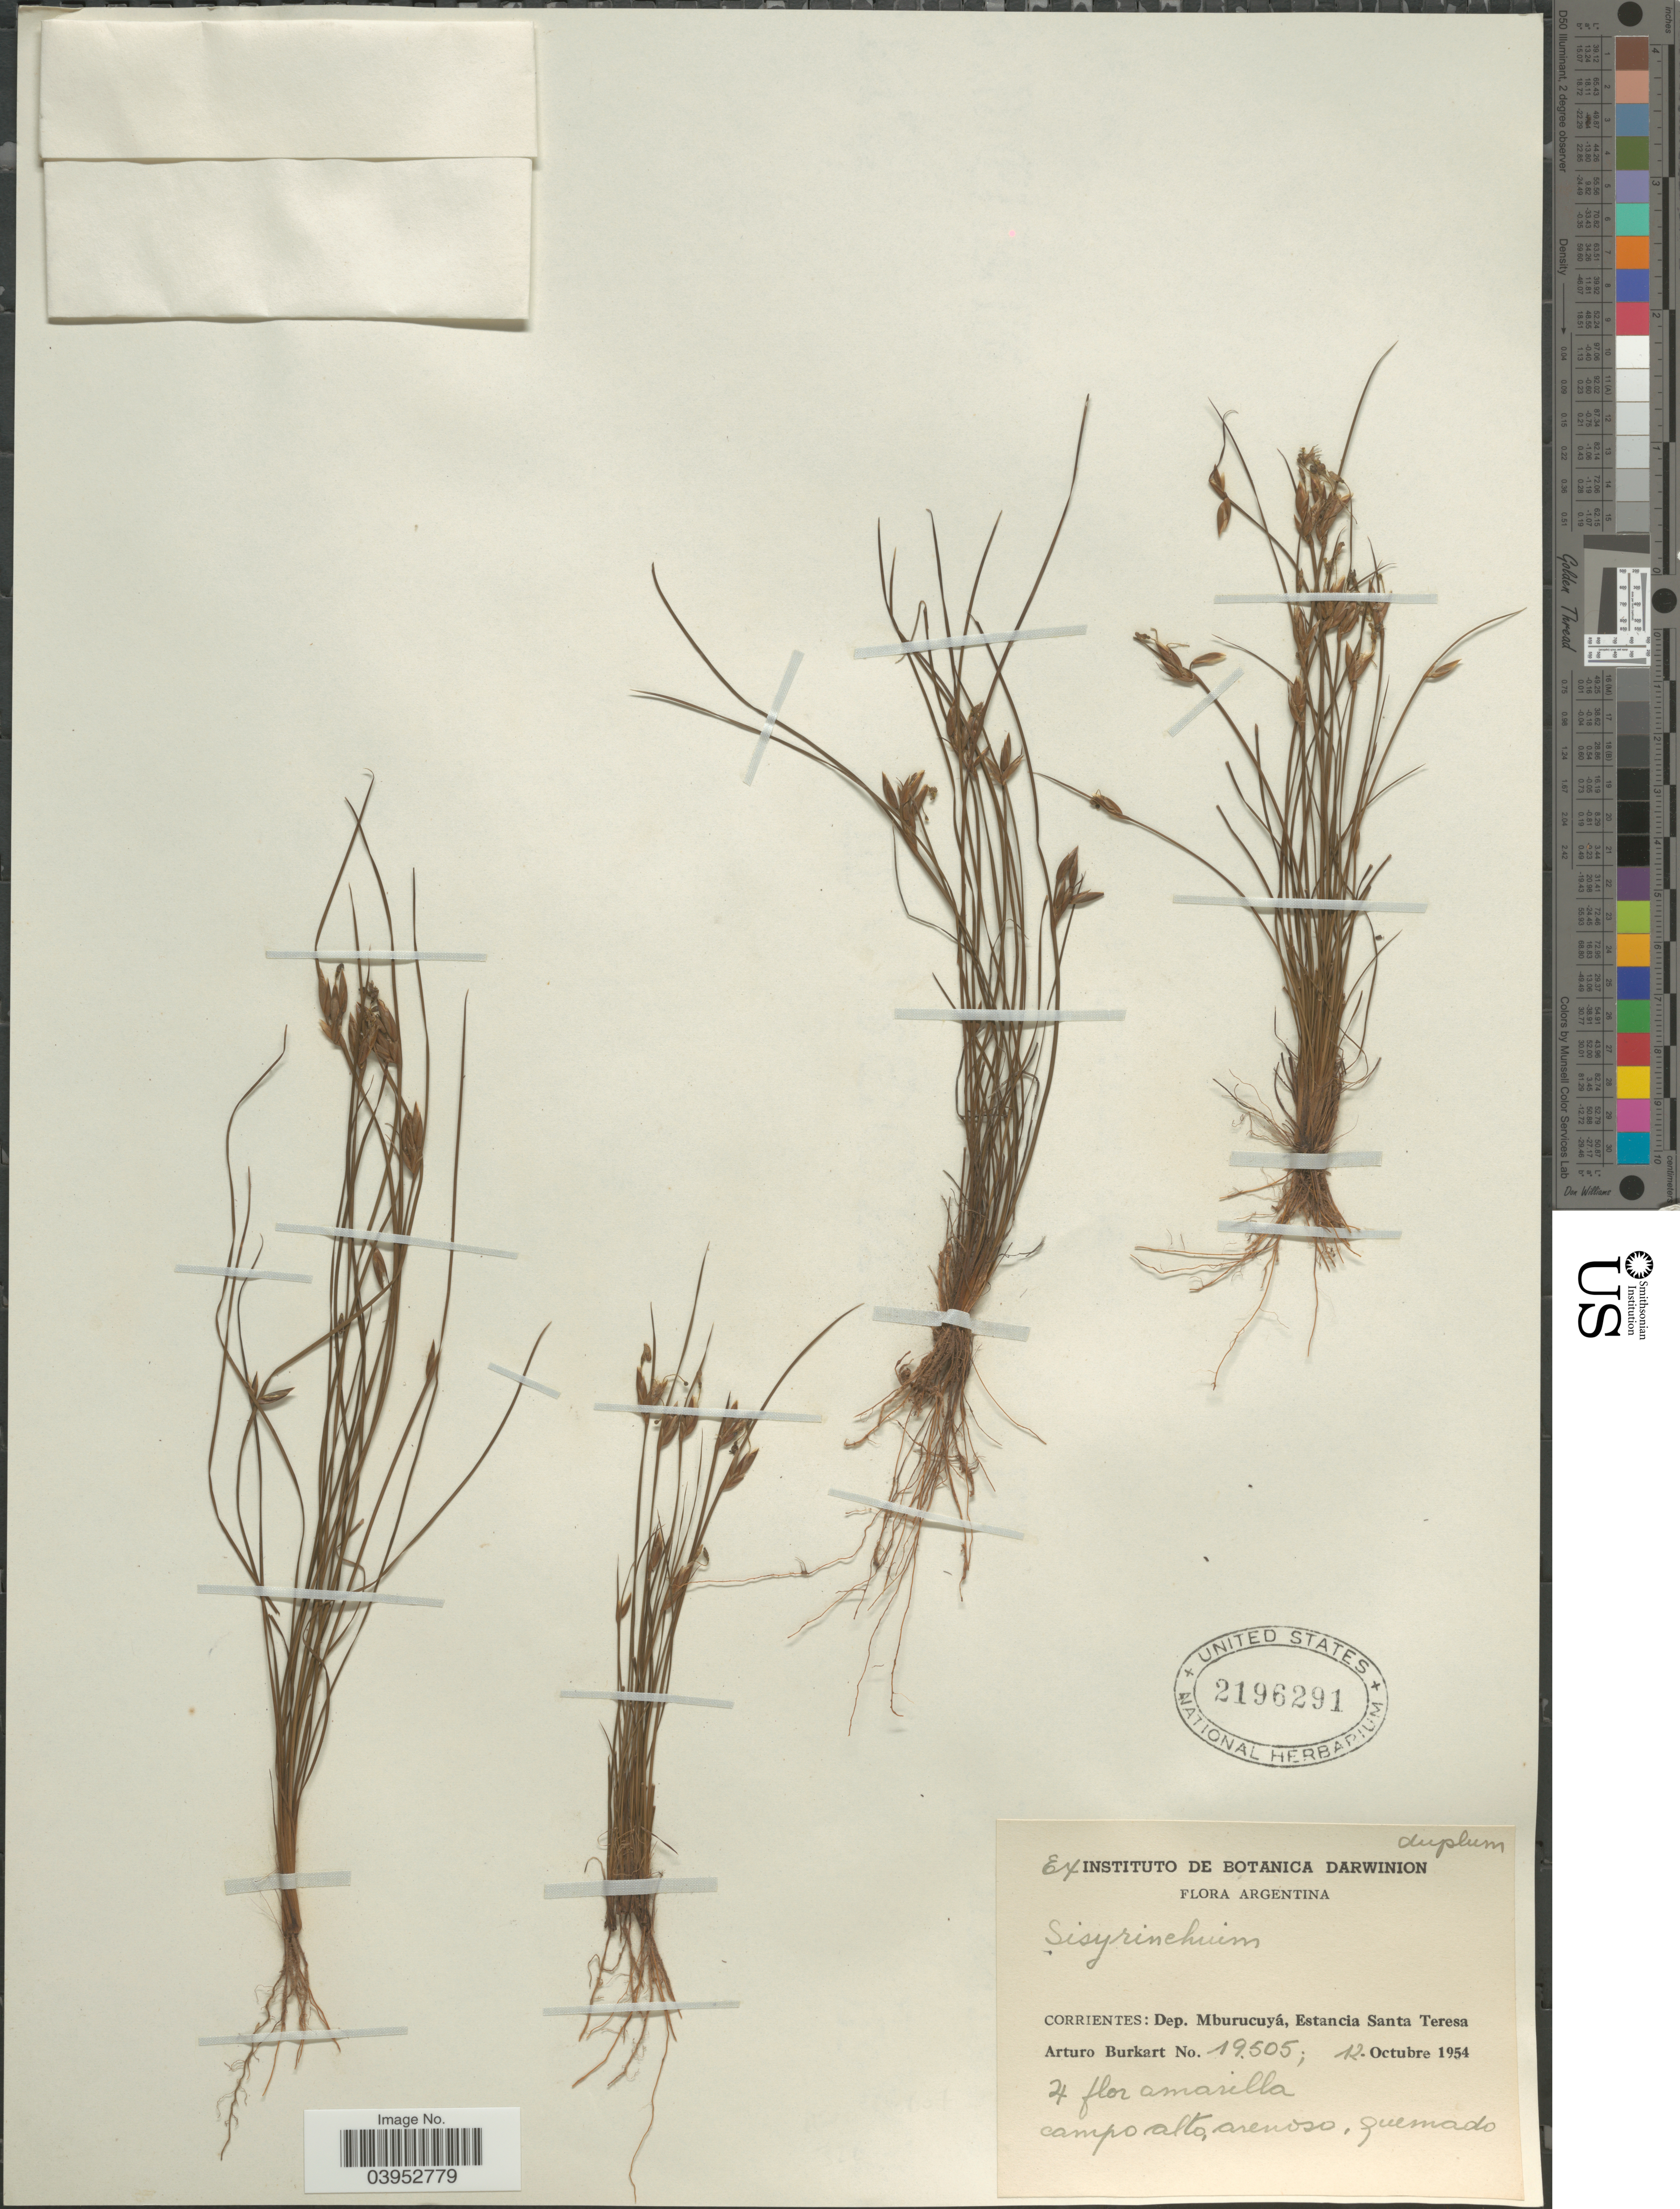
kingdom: Plantae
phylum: Tracheophyta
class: Liliopsida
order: Asparagales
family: Iridaceae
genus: Sisyrinchium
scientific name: Sisyrinchium sp.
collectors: A. E. Burkart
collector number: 19505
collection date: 1954-10-12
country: Argentina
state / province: Corrientes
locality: Dep. Mburucuyá, Estancia Santa Teresa.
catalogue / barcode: US 2196291